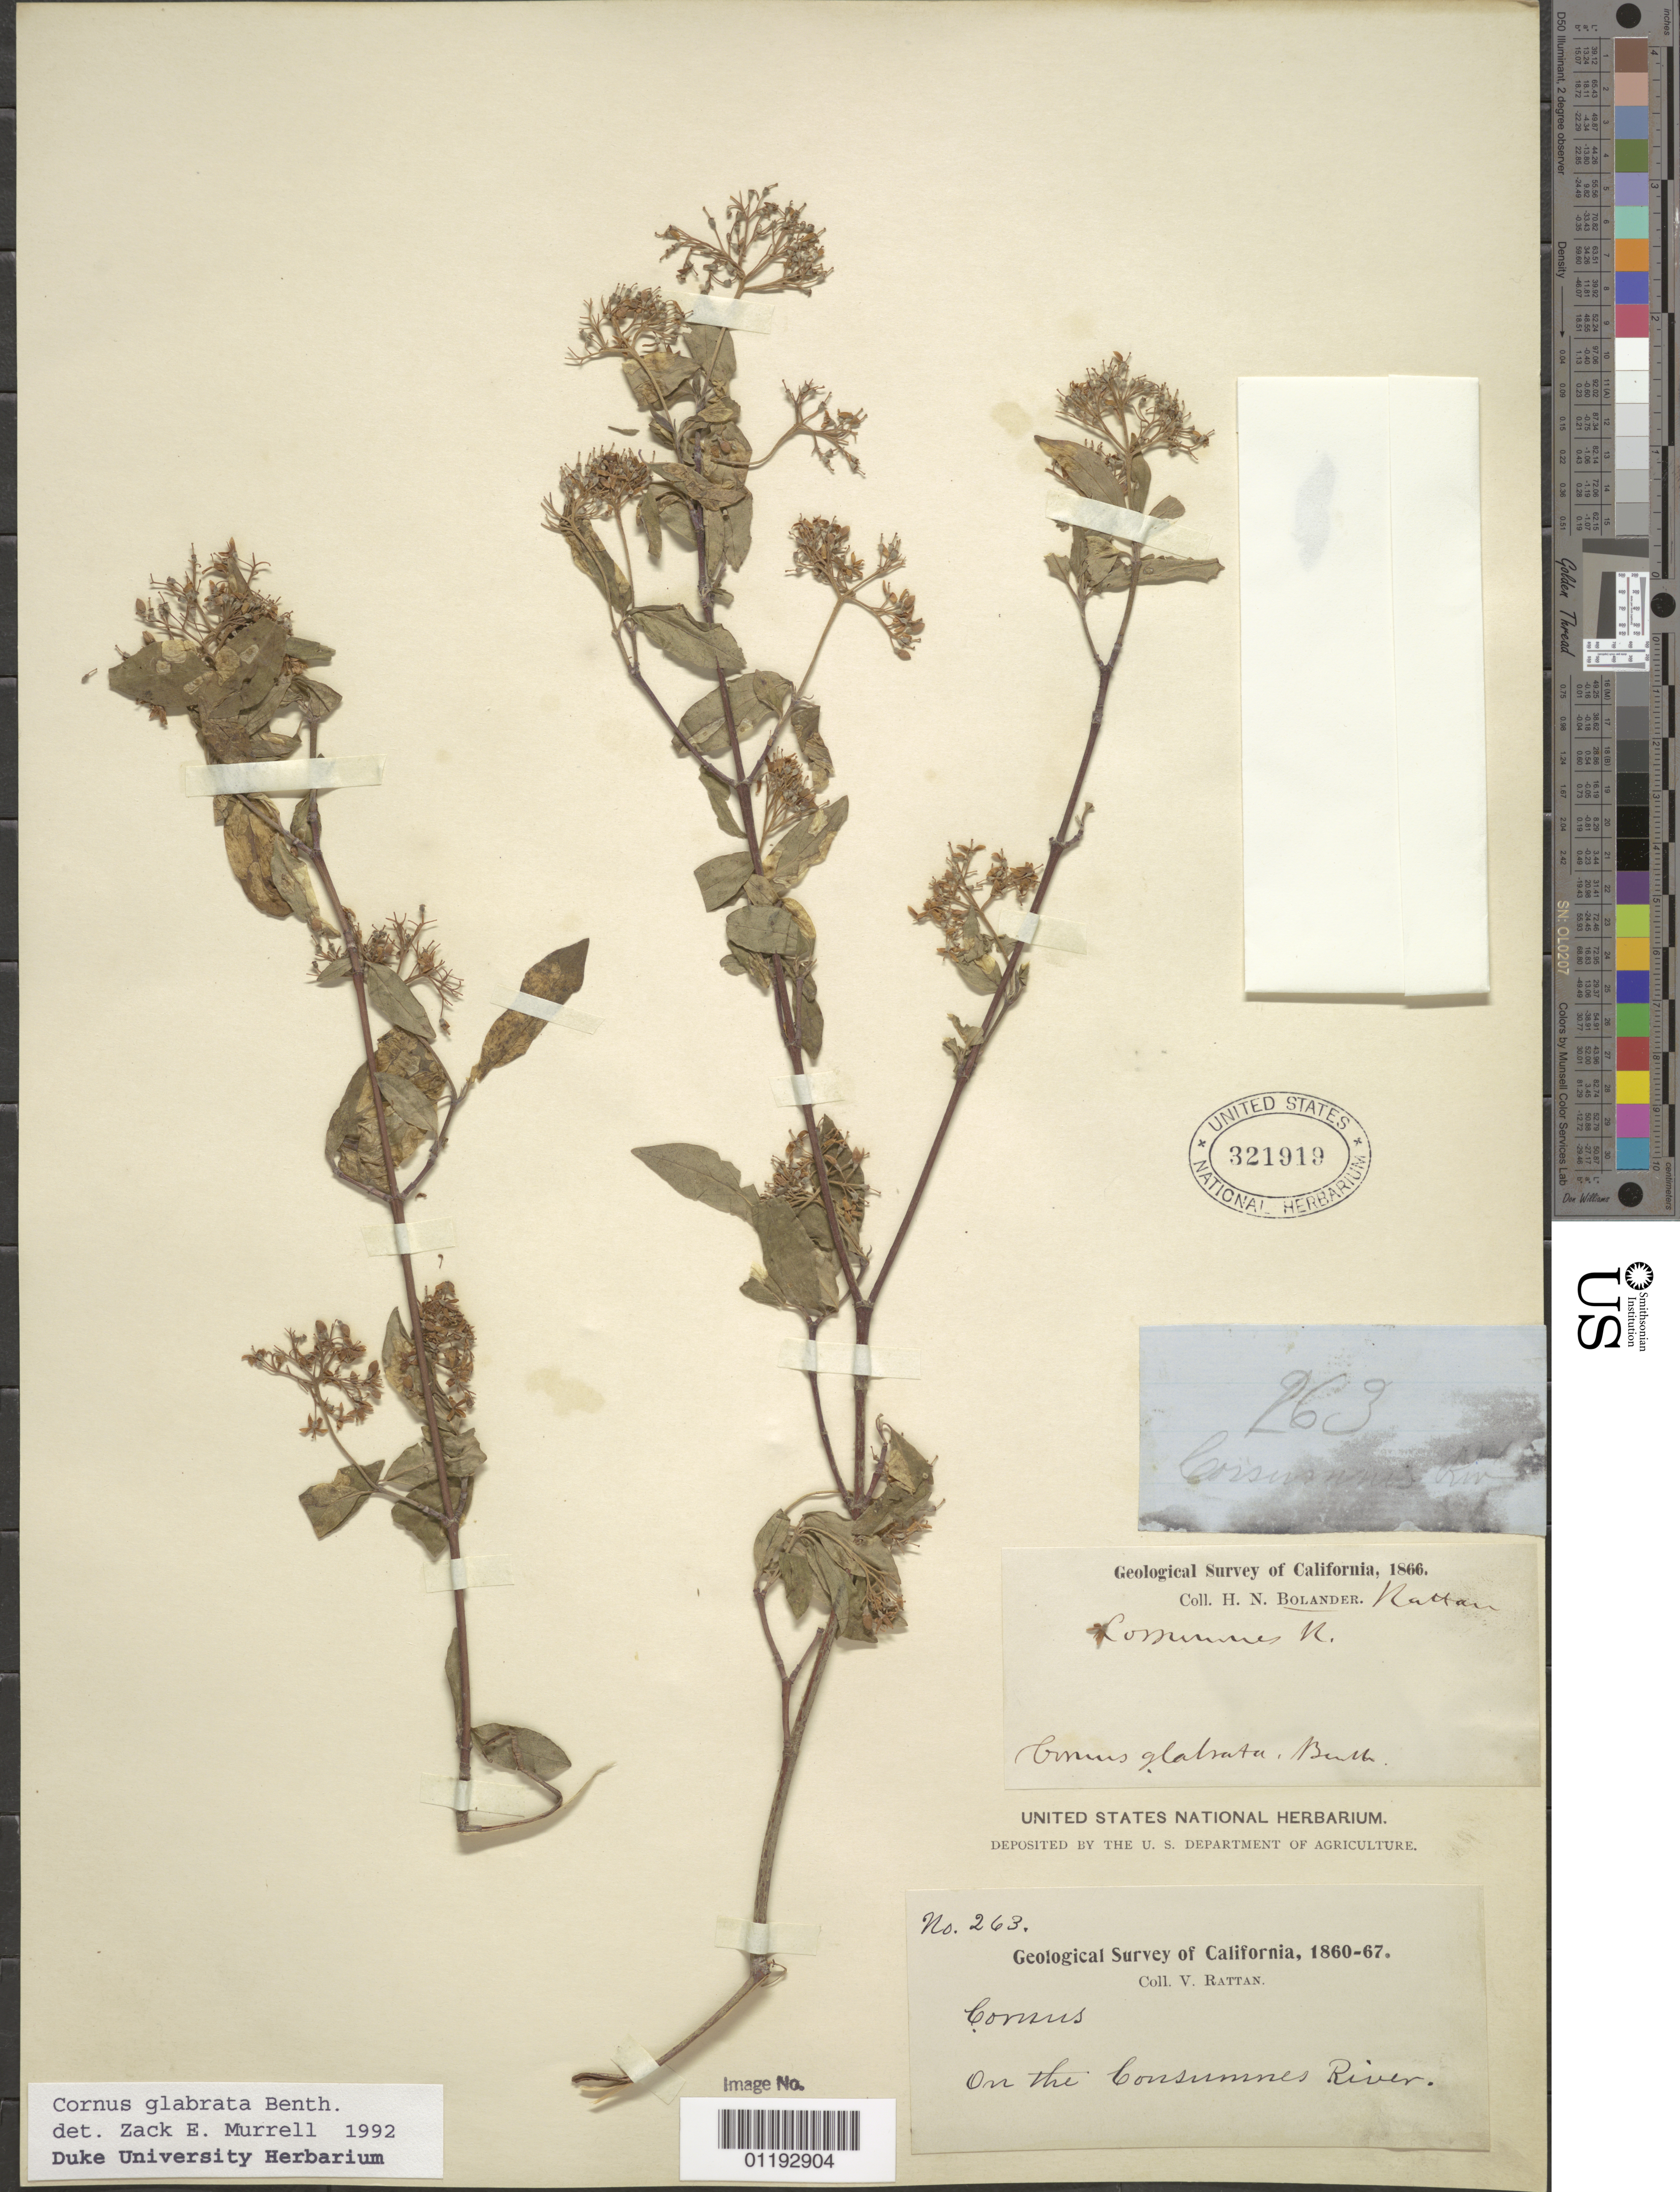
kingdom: Plantae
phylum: Tracheophyta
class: Magnoliopsida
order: Cornales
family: Cornaceae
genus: Cornus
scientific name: Cornus glabrata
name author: Benth.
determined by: Murrell, Z. E.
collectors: V. Rattan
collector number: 263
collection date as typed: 1860 to -- -- 1867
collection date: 1860/1867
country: United States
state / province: California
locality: Cosumnes River.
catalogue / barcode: US 321919